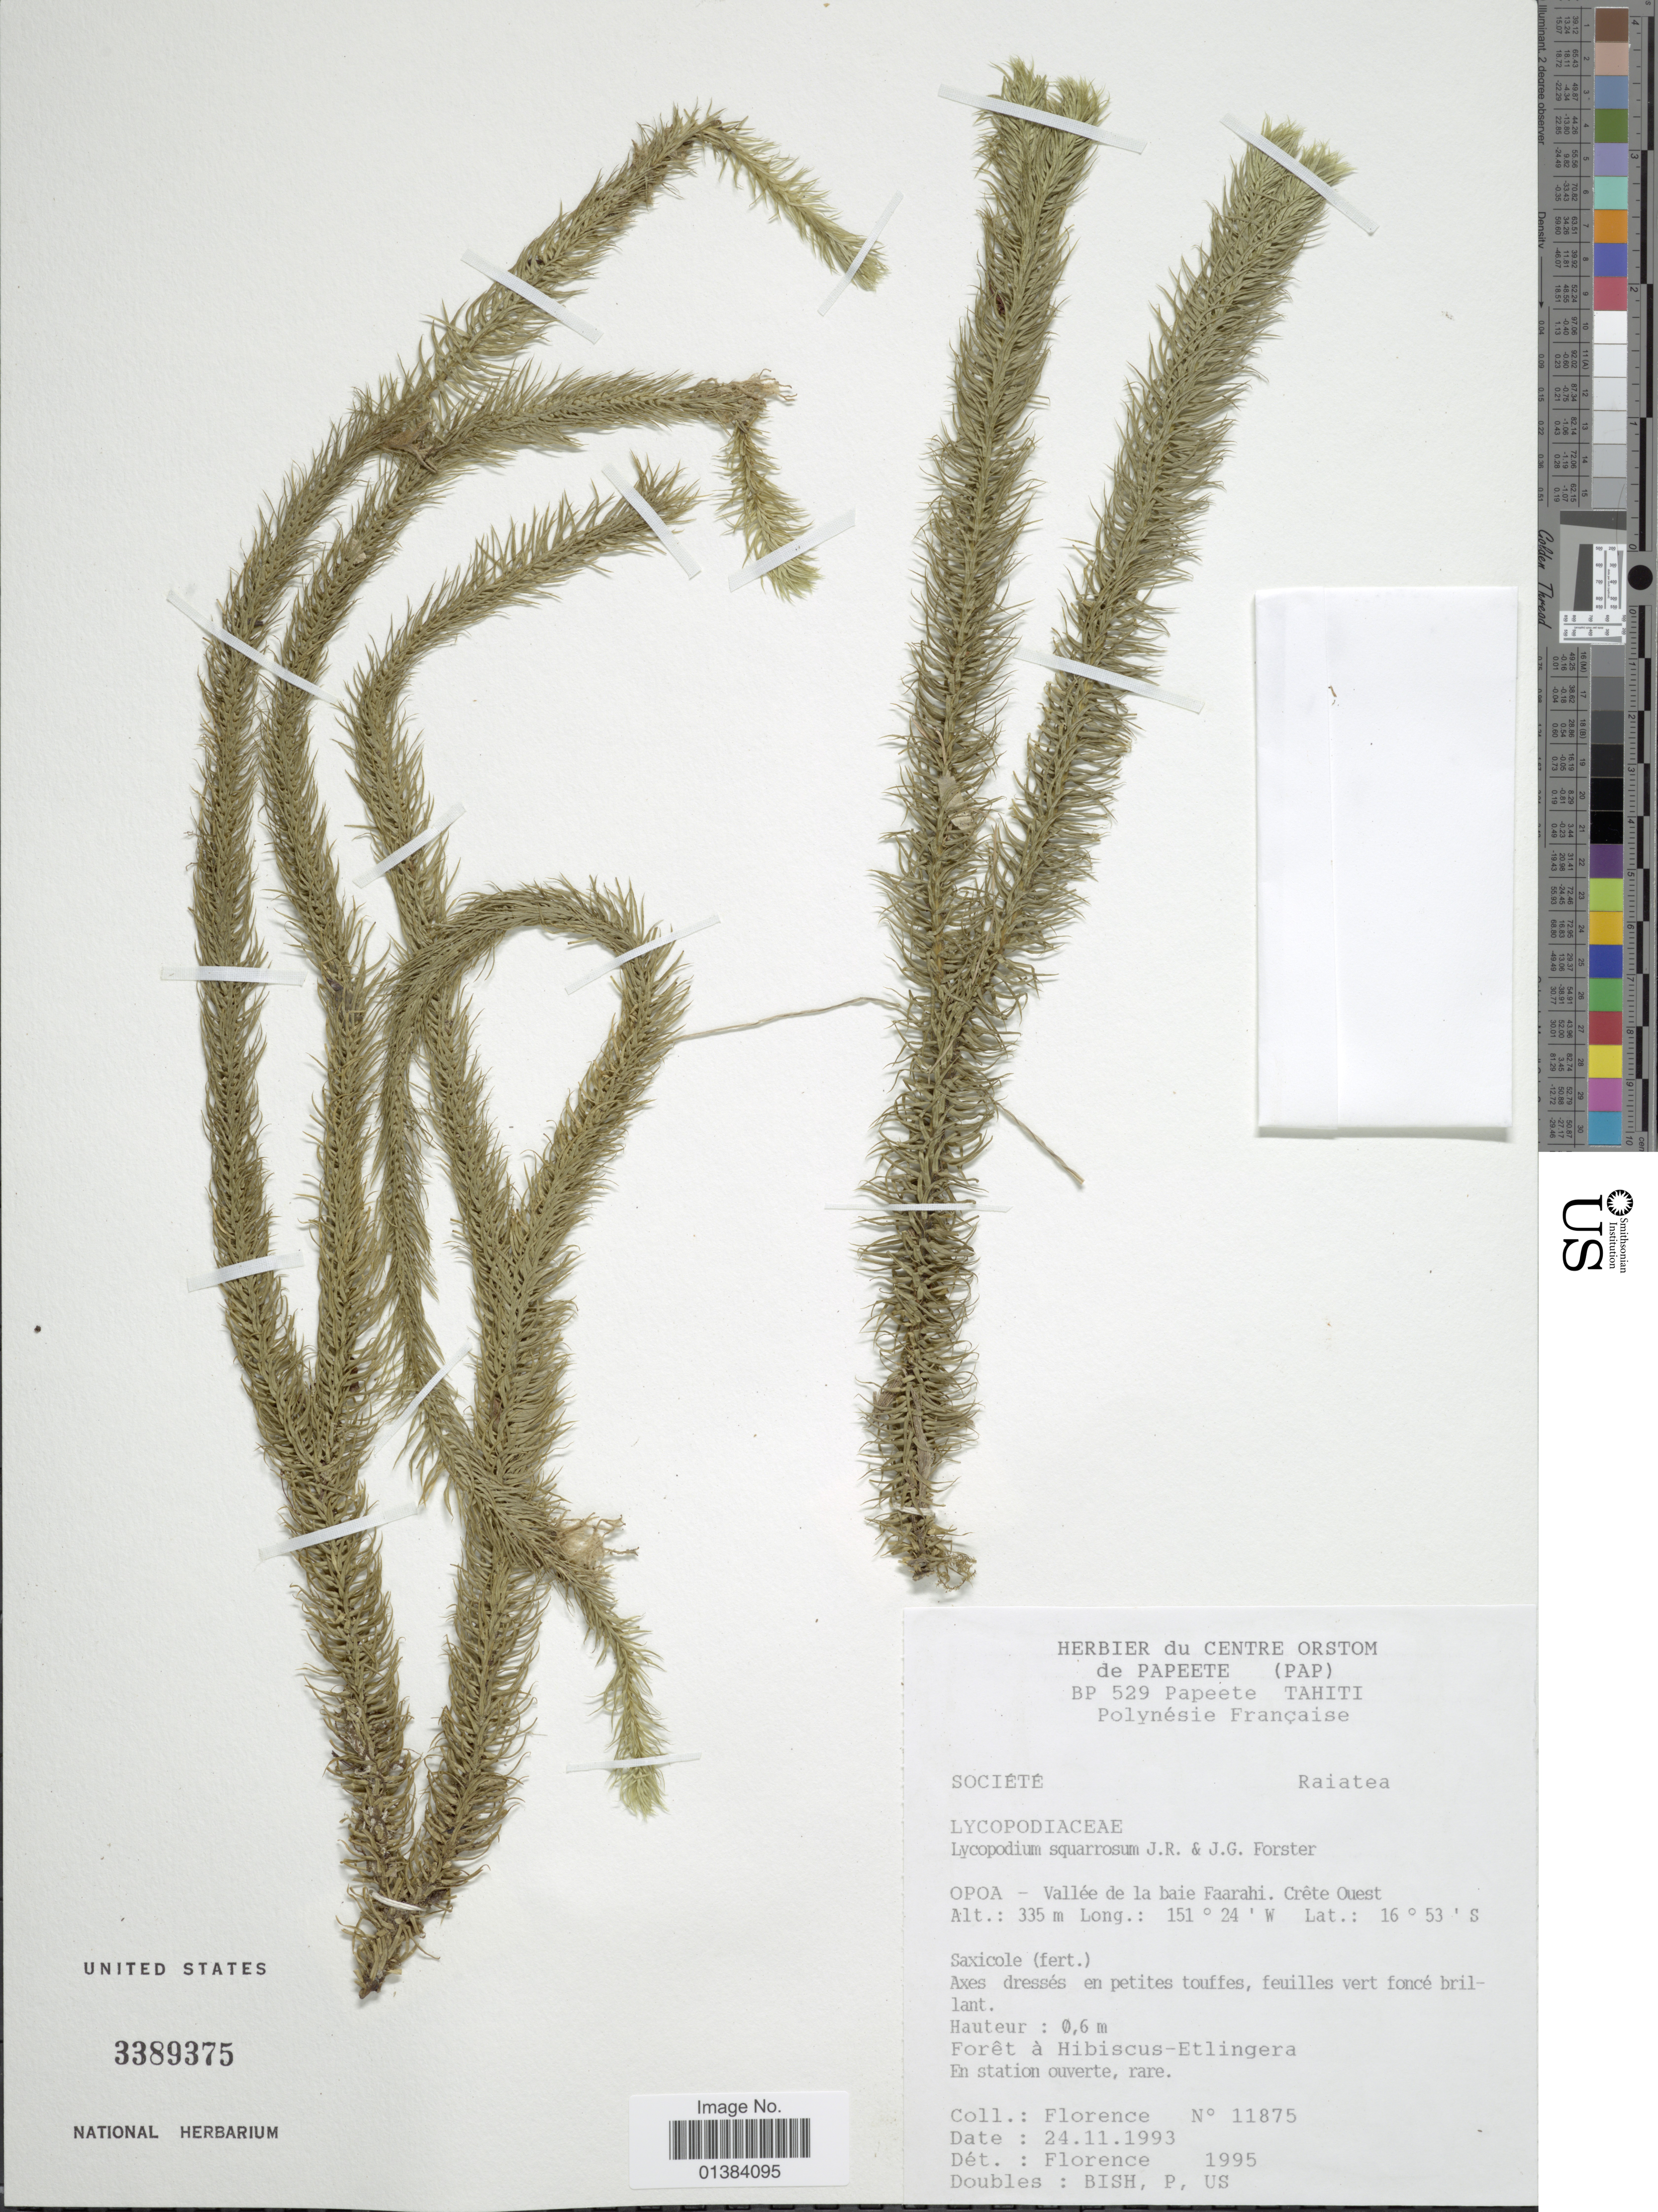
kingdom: Plantae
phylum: Tracheophyta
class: Lycopodiopsida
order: Lycopodiales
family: Lycopodiaceae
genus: Phlegmariurus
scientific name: Phlegmariurus squarrosus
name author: (G. Forst.) Á. Löve & D. Löve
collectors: -. Florence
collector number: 11875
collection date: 1993-11-24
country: French Polynesia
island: Tahiti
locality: BP 529 Papeete Tahiti. Opoa - Vallée de la baie Faarahi. Crête Ouest.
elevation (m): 335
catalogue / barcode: US 3389375